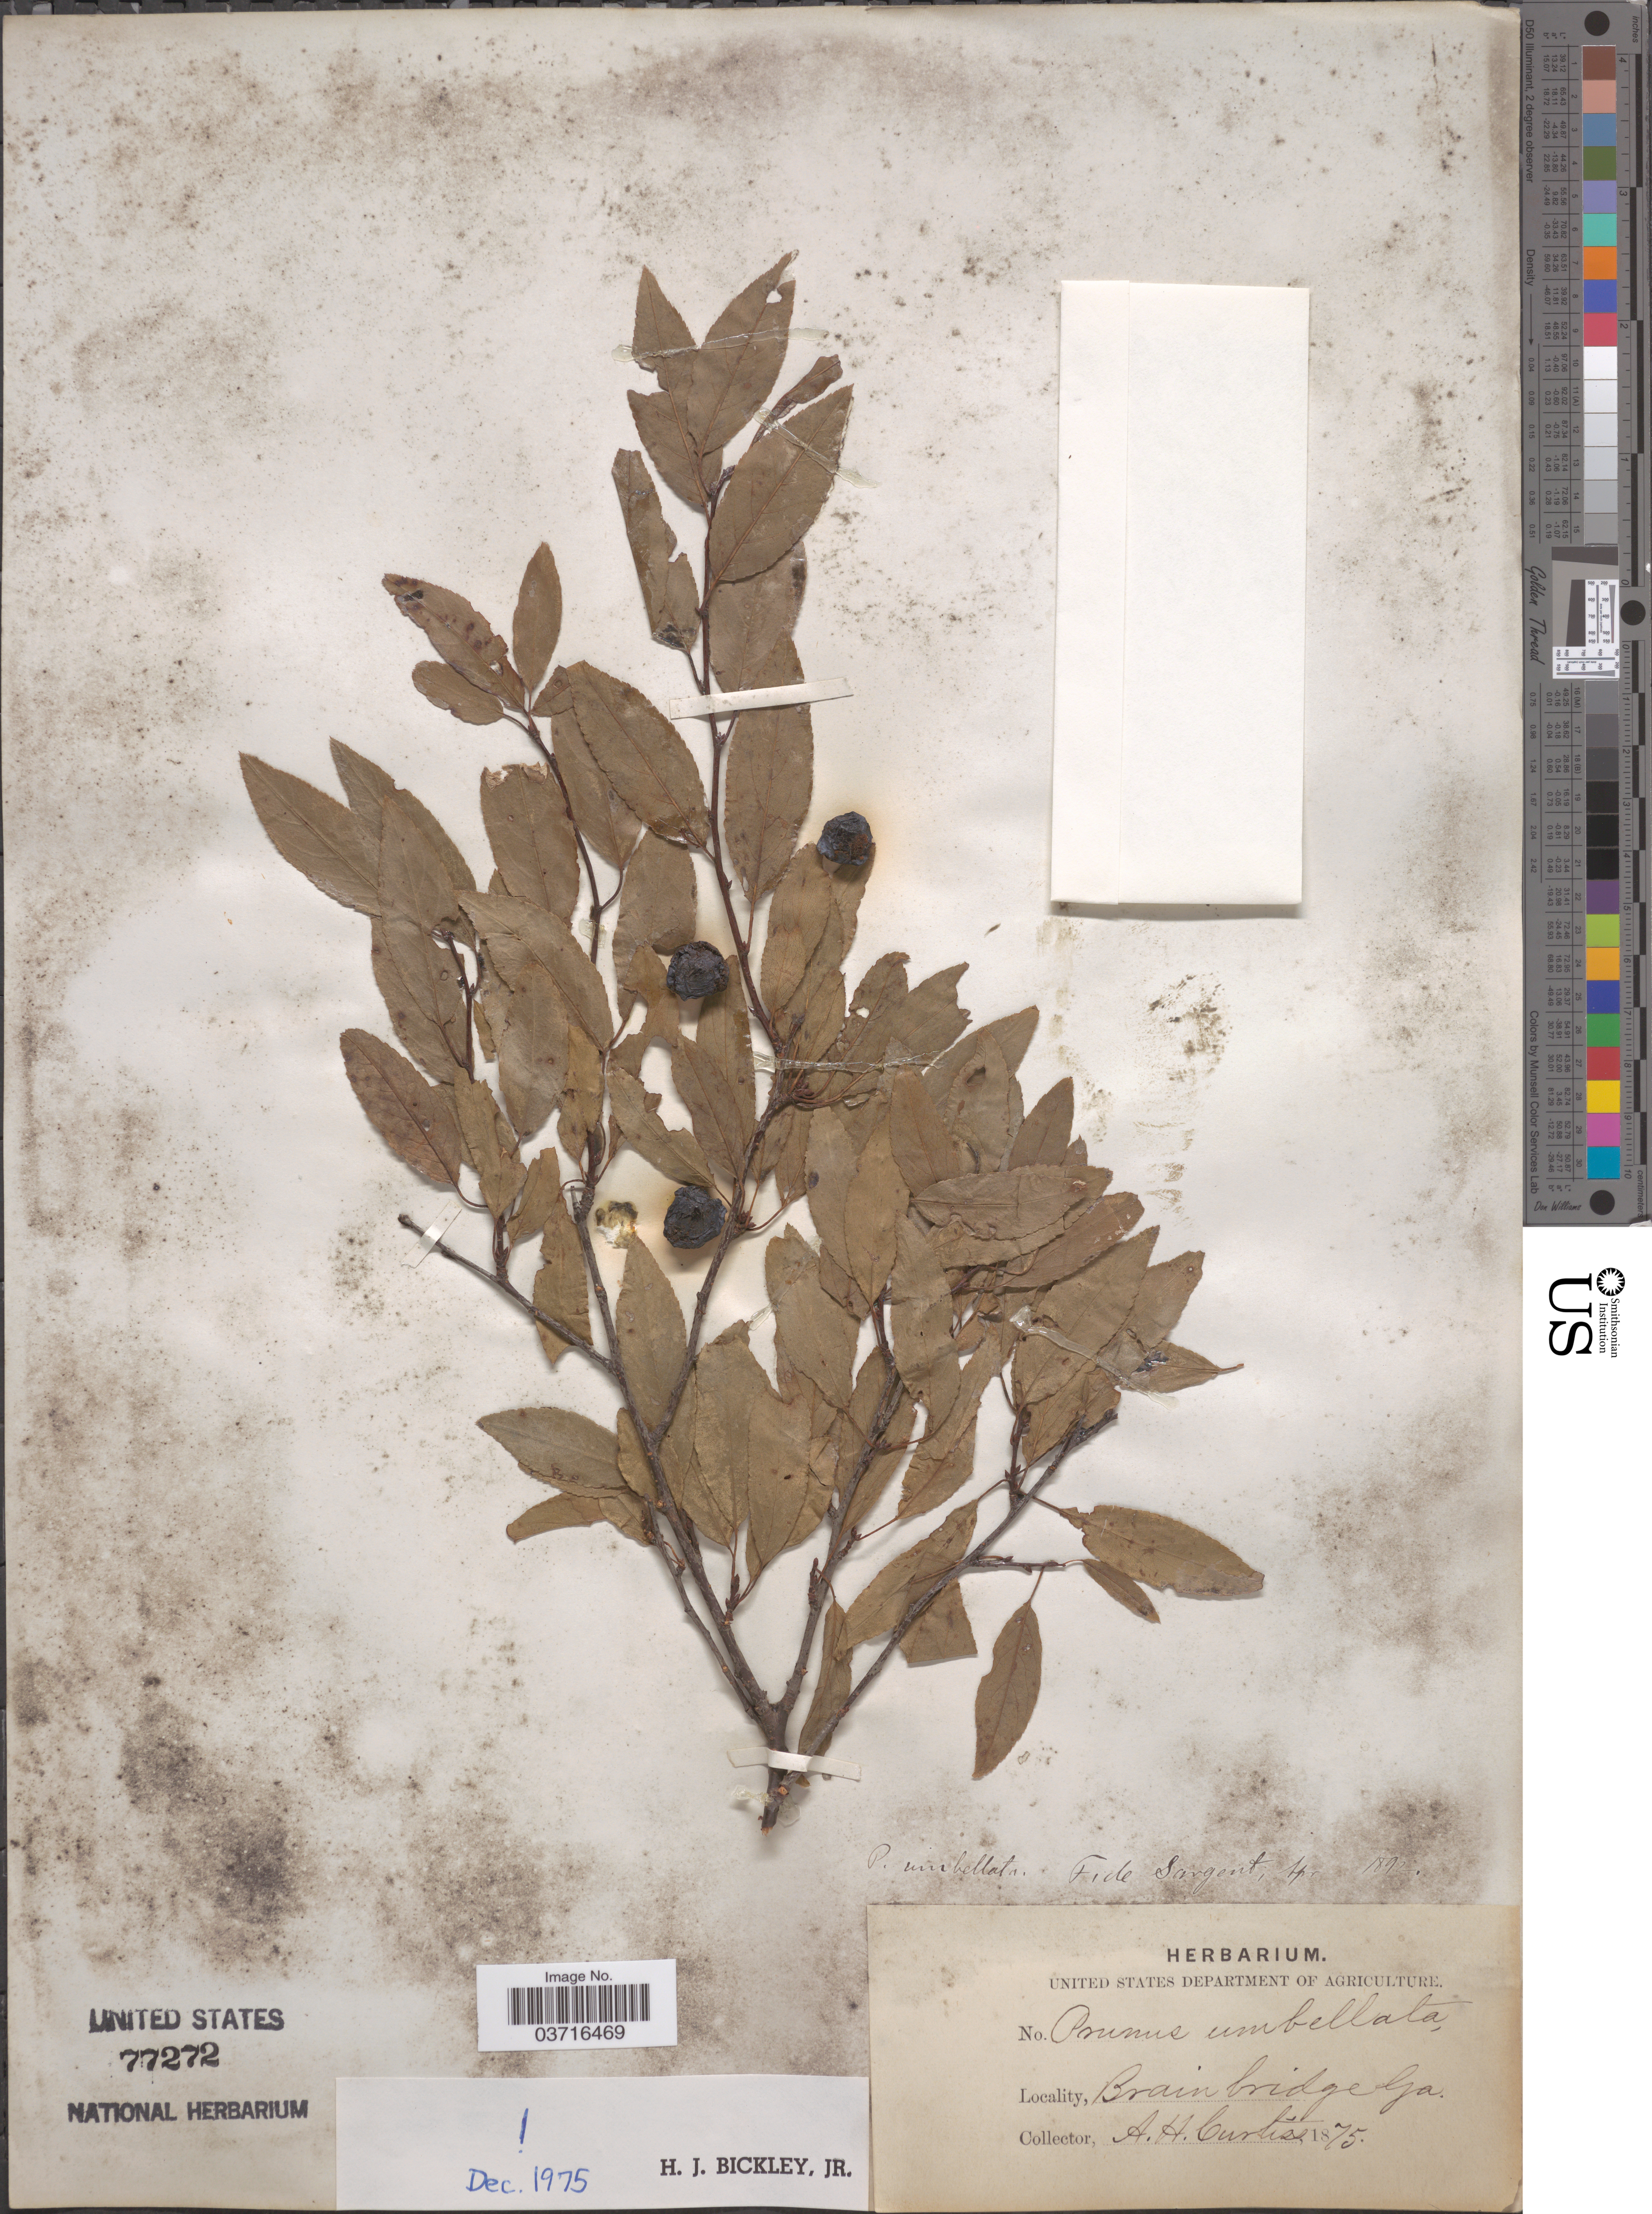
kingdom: Plantae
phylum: Tracheophyta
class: Magnoliopsida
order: Rosales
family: Rosaceae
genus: Prunus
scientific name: Prunus umbellata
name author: Elliott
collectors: A. H. Curtiss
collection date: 1875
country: United States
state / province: Georgia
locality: Brain bridge.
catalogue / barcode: US 77272